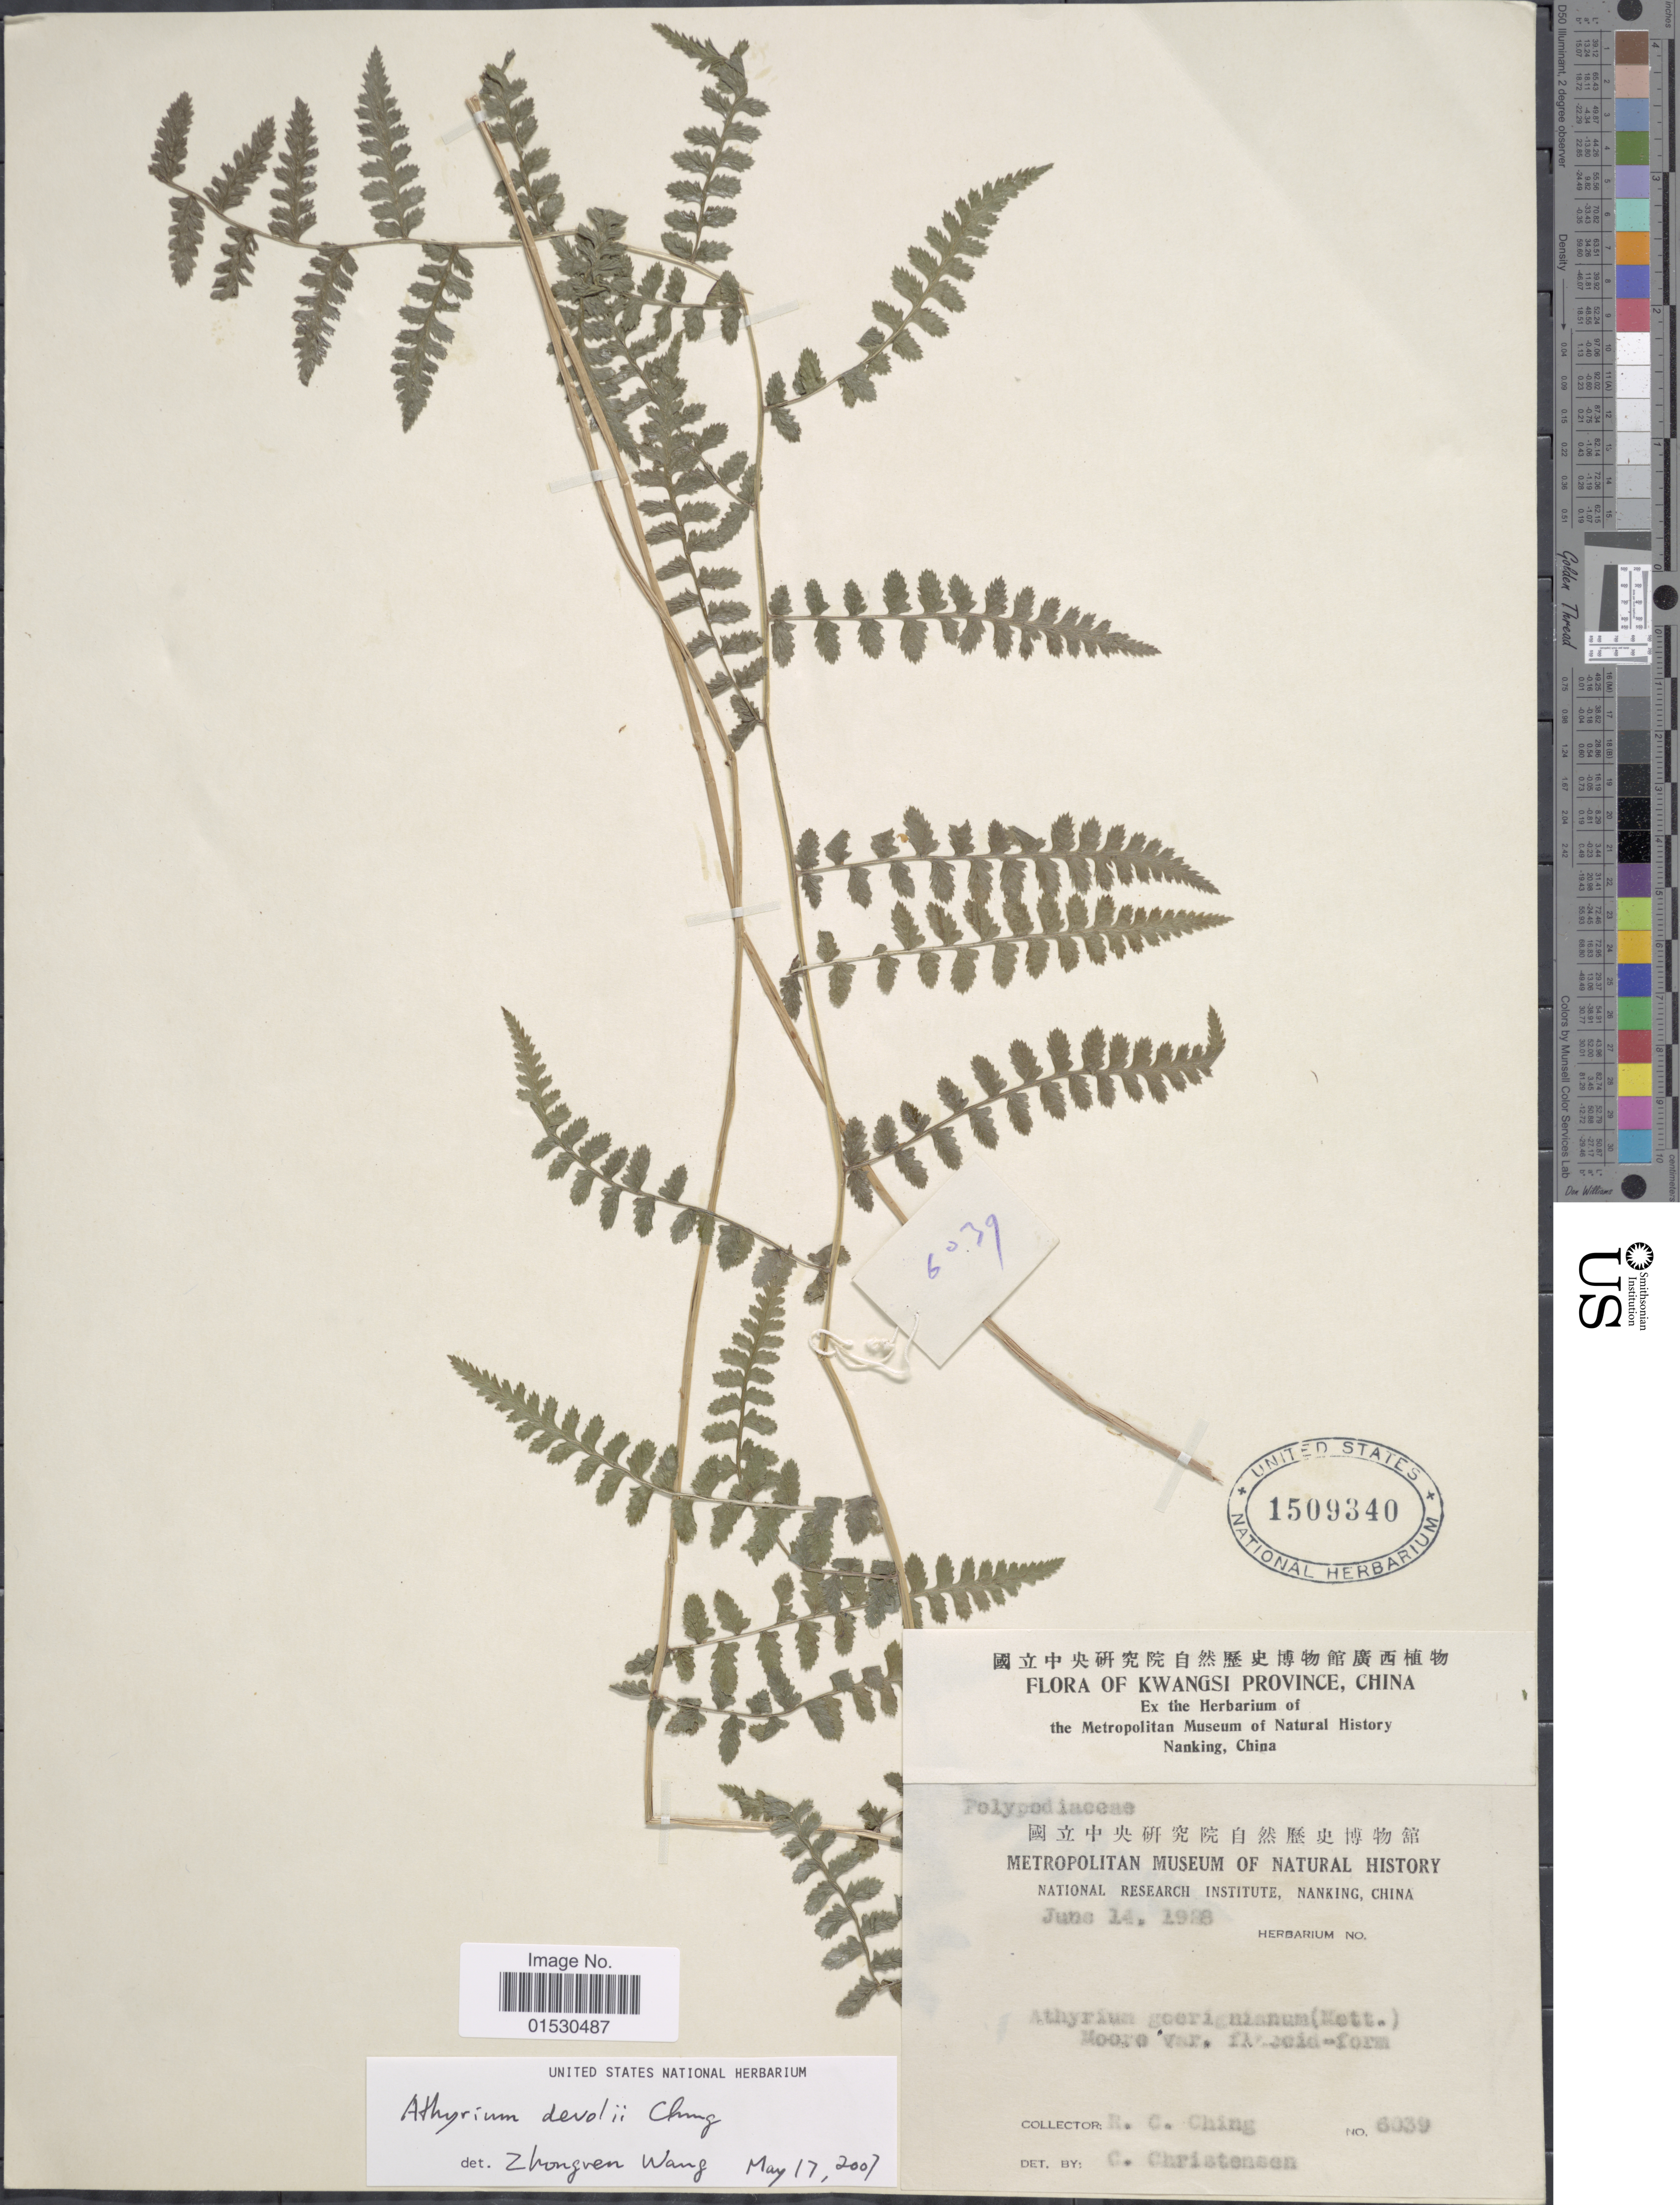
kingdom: Plantae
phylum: Tracheophyta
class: Polypodiopsida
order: Polypodiales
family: Athyriaceae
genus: Athyrium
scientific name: Athyrium devolii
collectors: R. C. Ching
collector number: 6039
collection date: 1928-06-14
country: China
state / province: Guangxi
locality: Kwangsi Province, Nanking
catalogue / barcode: US 1509340